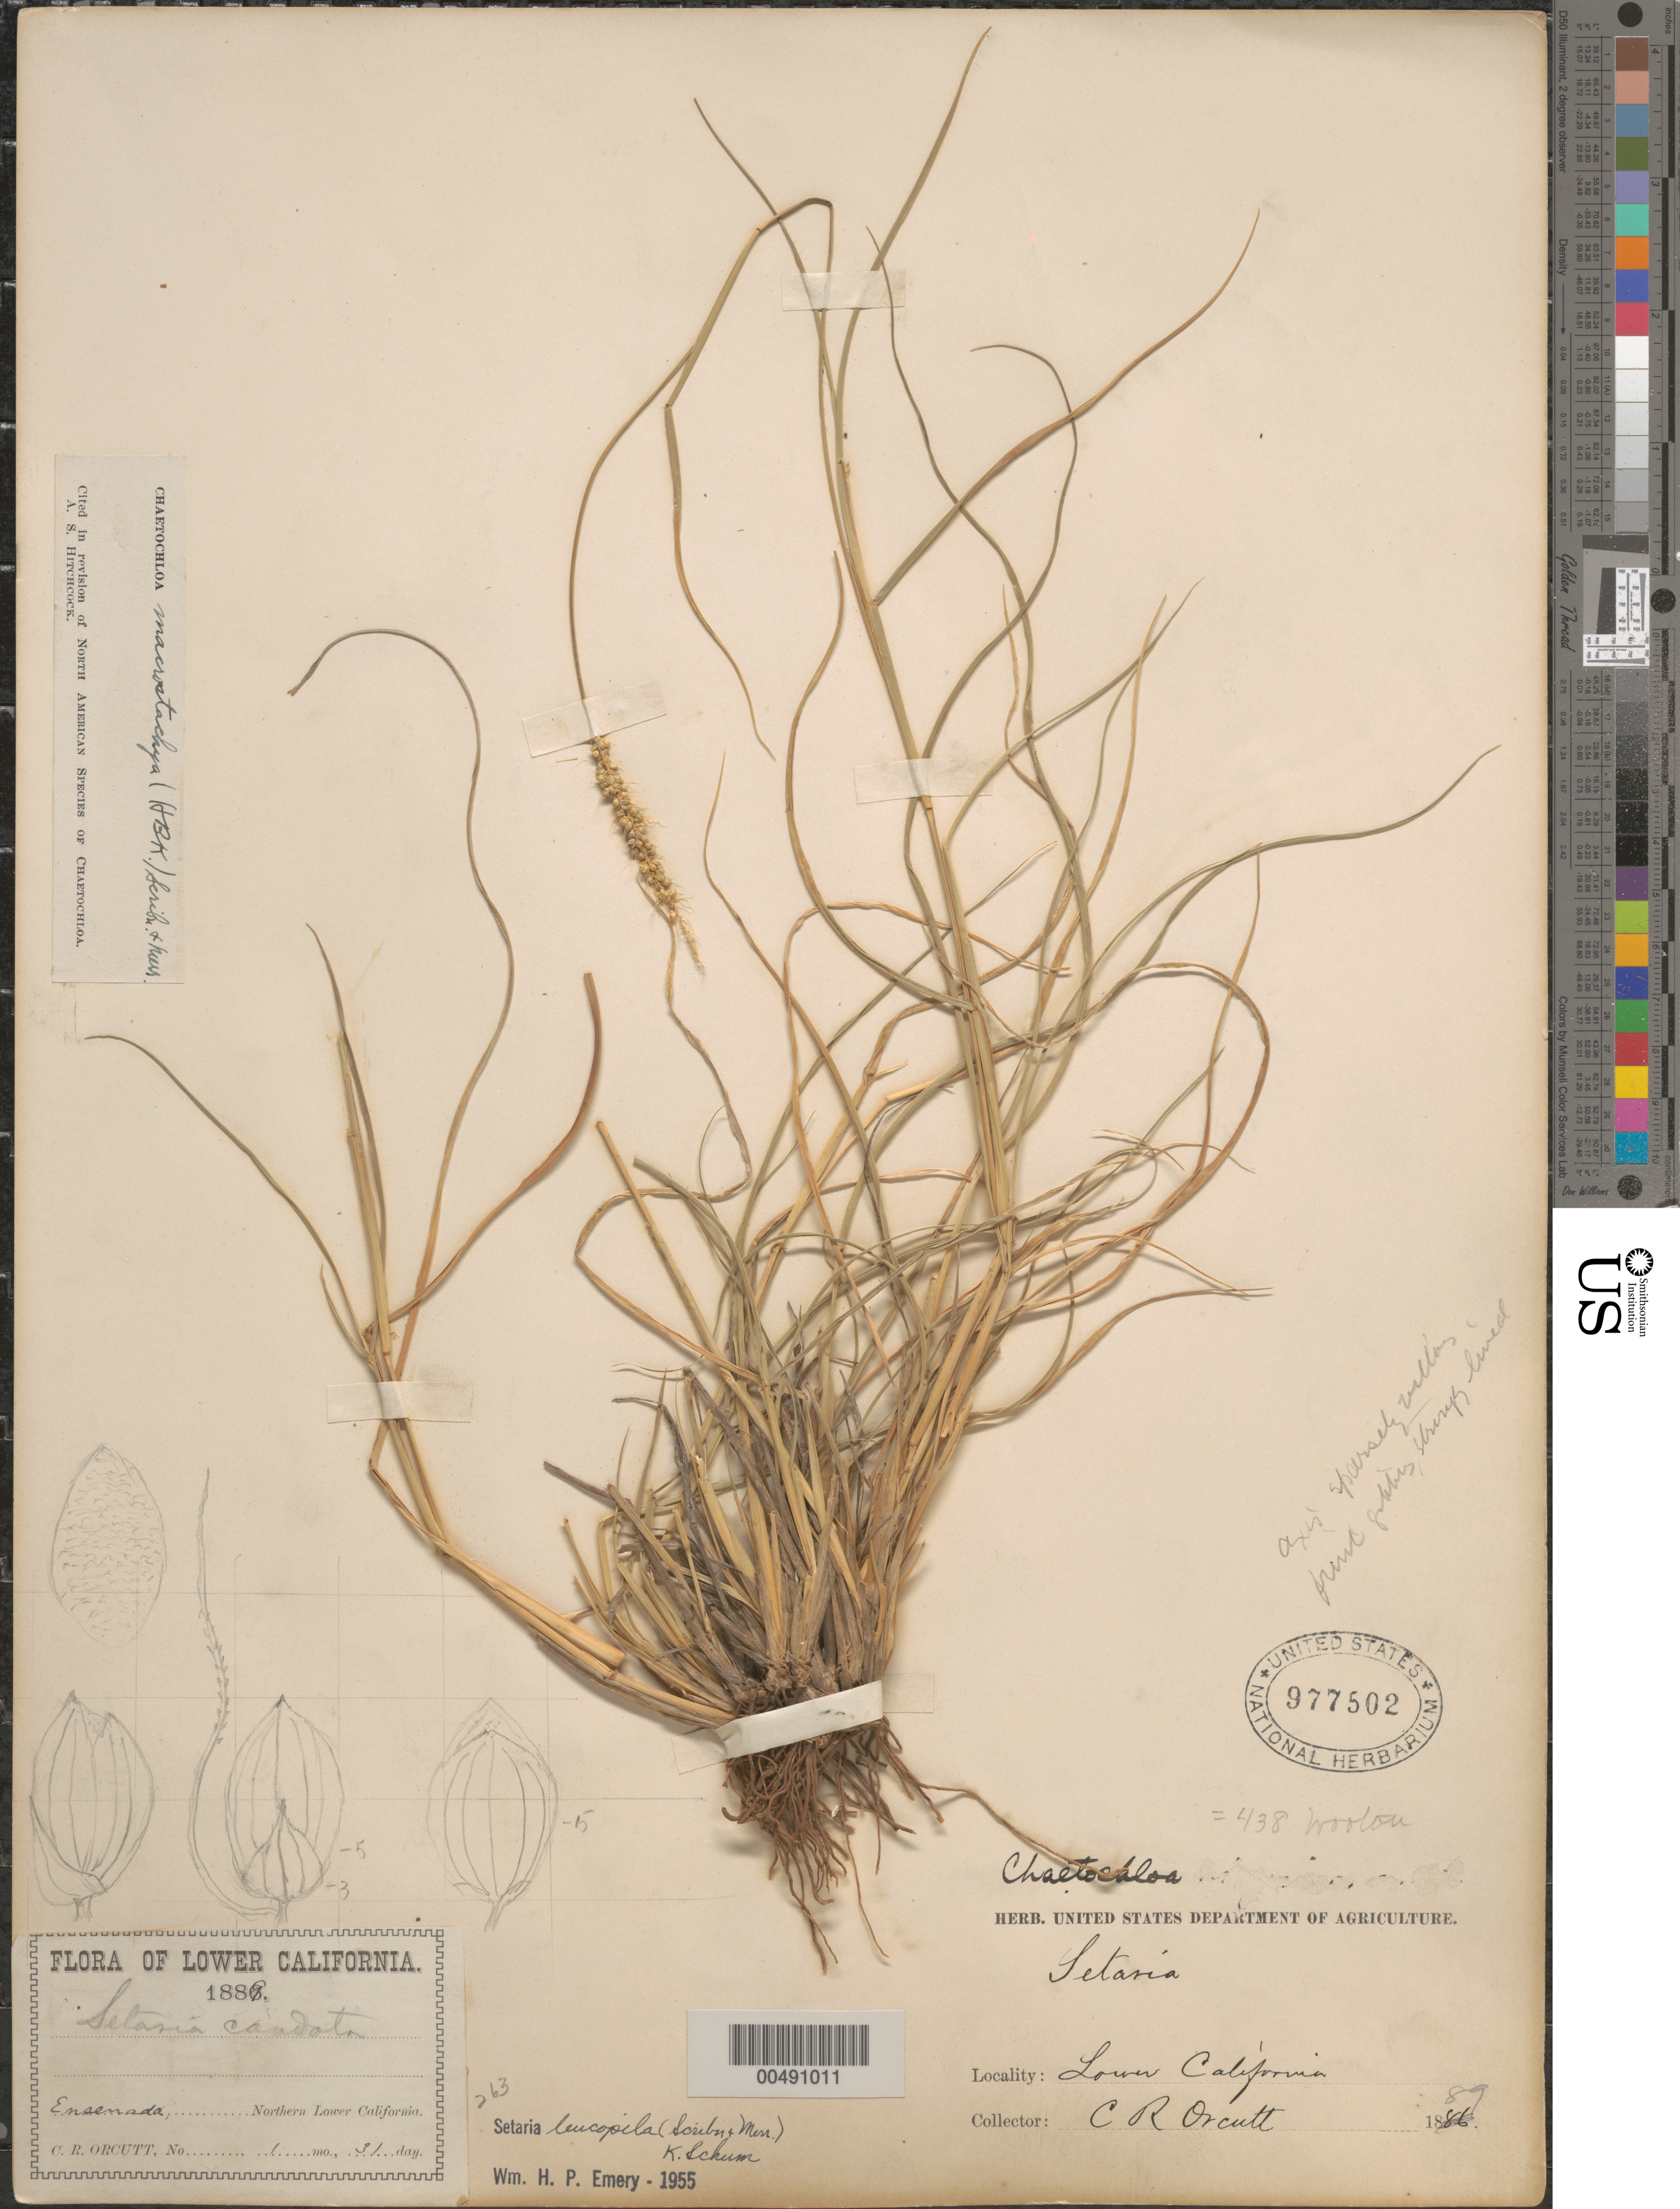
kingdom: Plantae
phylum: Tracheophyta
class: Liliopsida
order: Poales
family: Poaceae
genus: Setaria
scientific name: Setaria leucopila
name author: (Scribn. & Merr.) K. Schum.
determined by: Emery, W. H. P.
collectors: C. R. Orcutt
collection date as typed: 31 Jan 1889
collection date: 1889-01-31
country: Mexico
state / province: Baja California Norte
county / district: Ensenada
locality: Ensenada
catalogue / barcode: US 977502